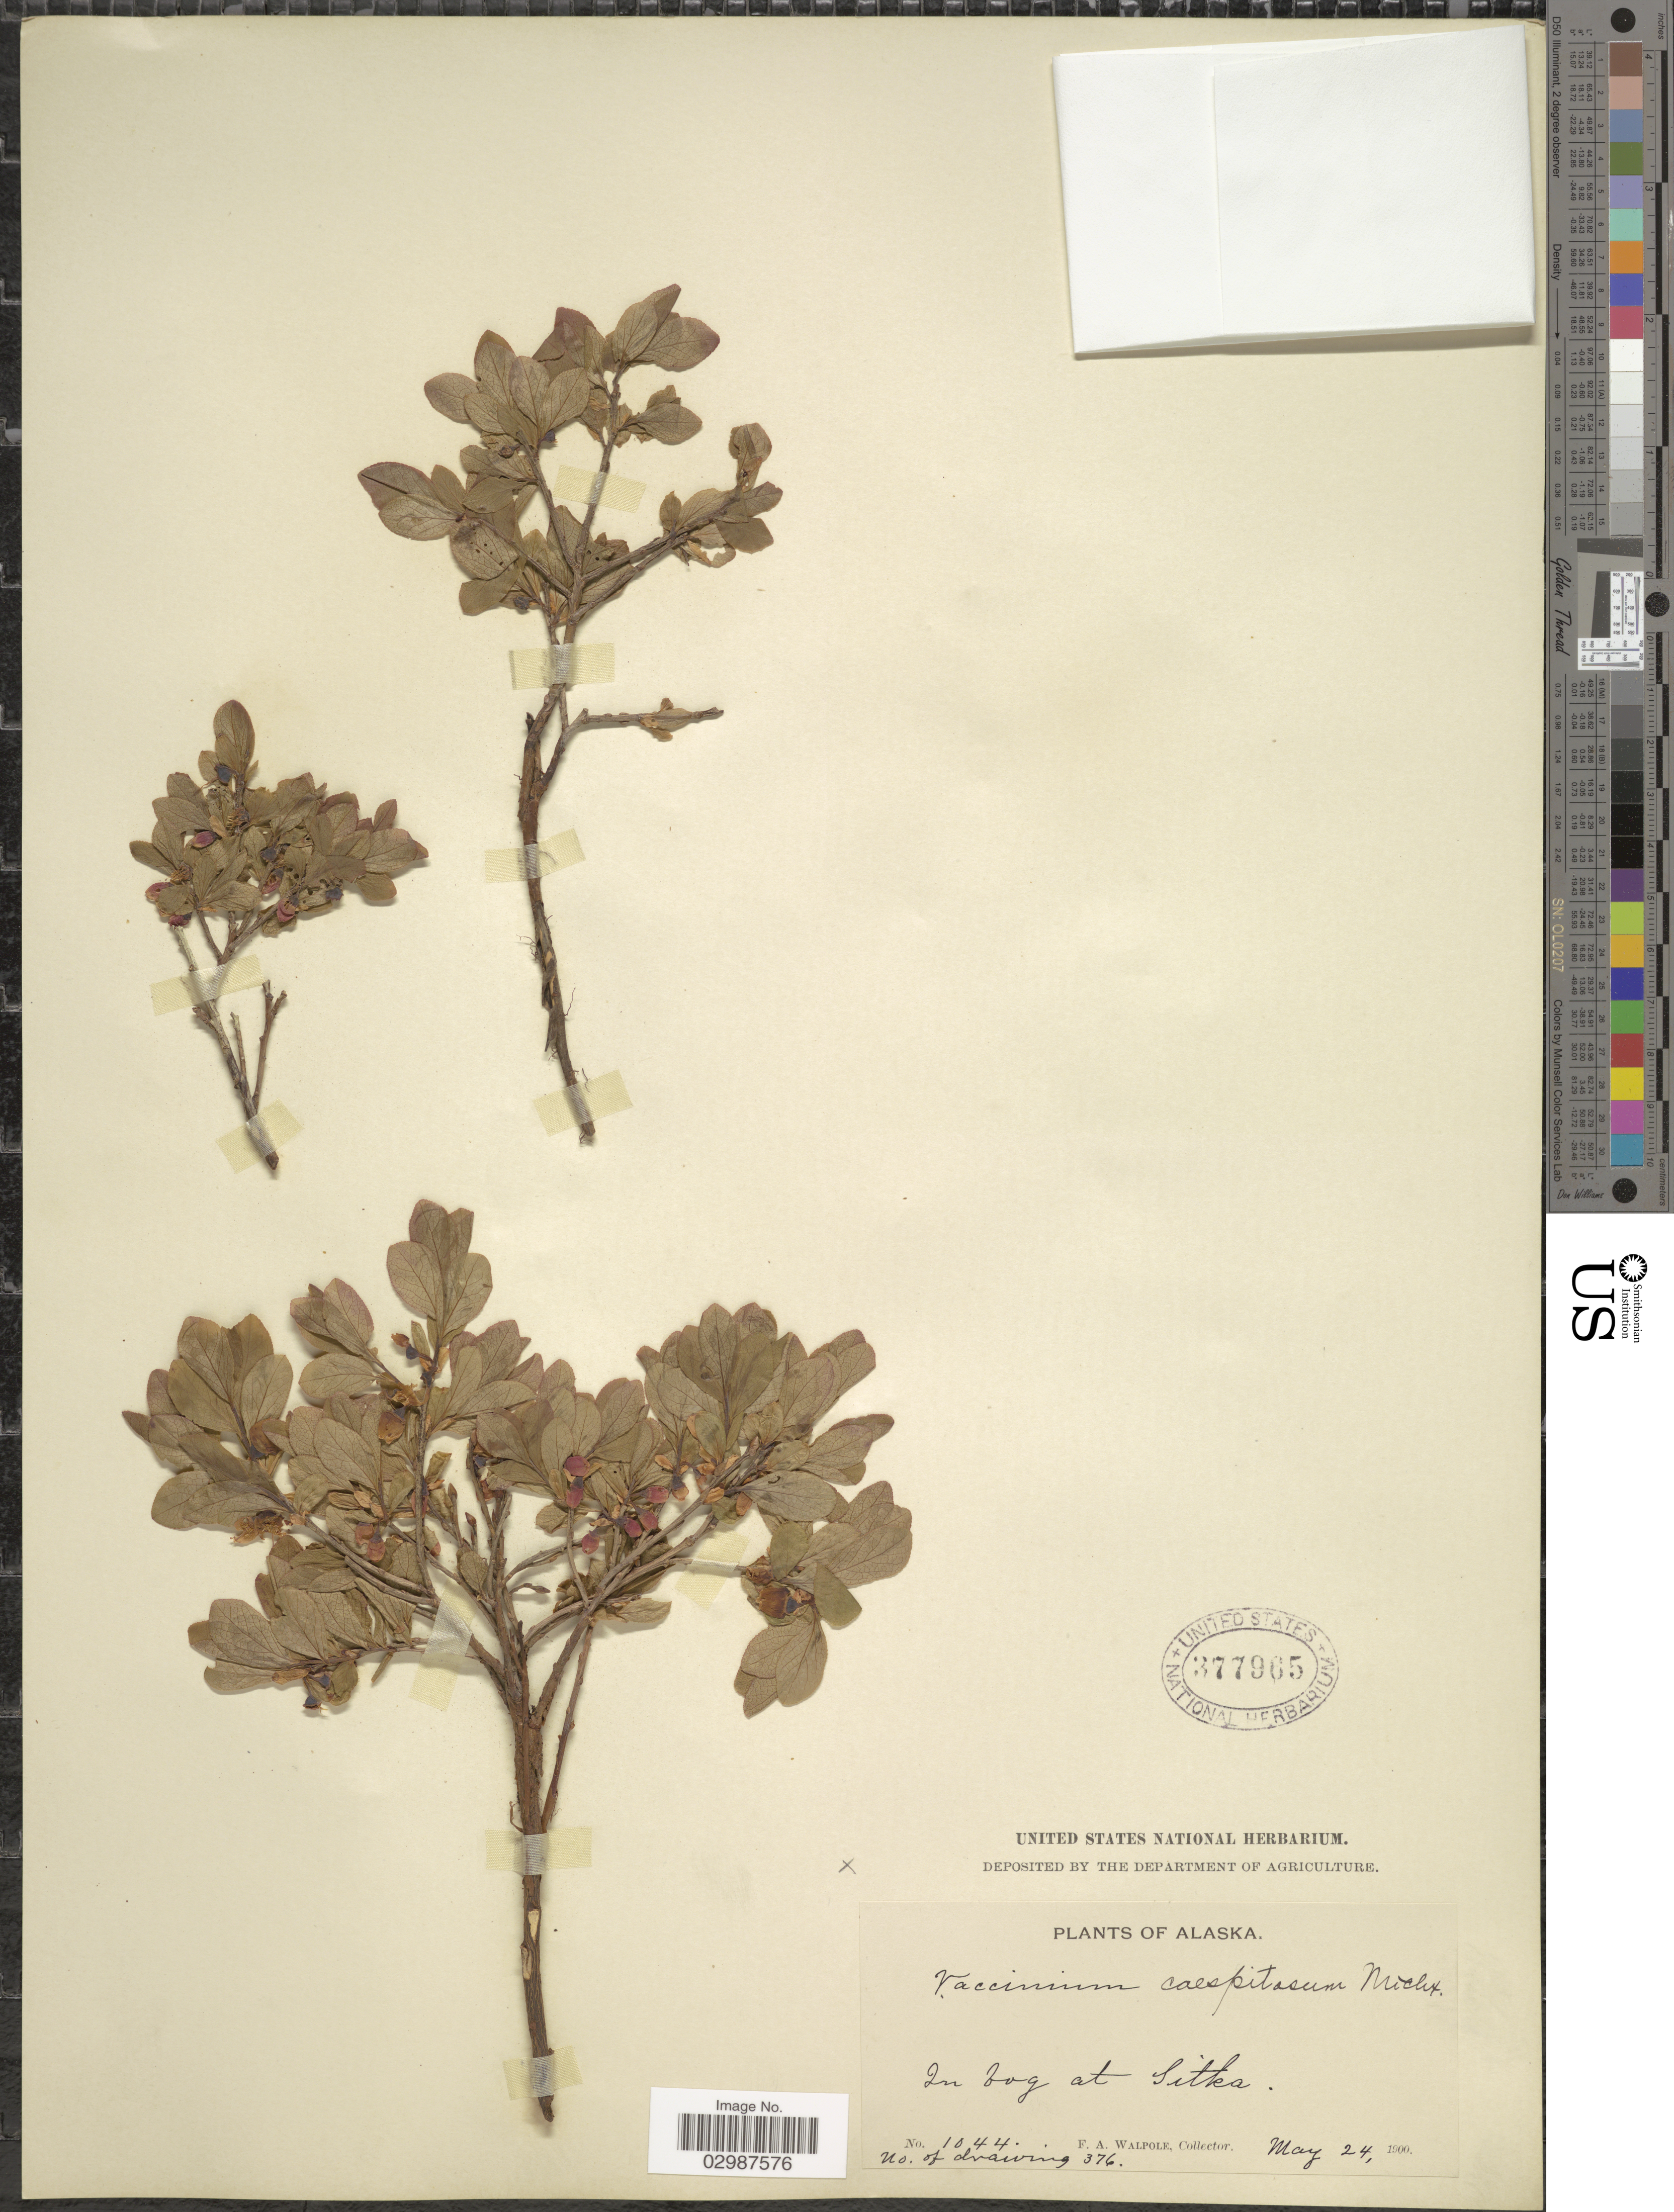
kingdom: Plantae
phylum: Tracheophyta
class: Magnoliopsida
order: Ericales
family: Ericaceae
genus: Vaccinium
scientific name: Vaccinium caespitosum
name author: Michx.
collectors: F. Walpole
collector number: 1044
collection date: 1900-05-24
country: United States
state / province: Alaska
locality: In bog at Sitka.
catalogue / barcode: US 377965